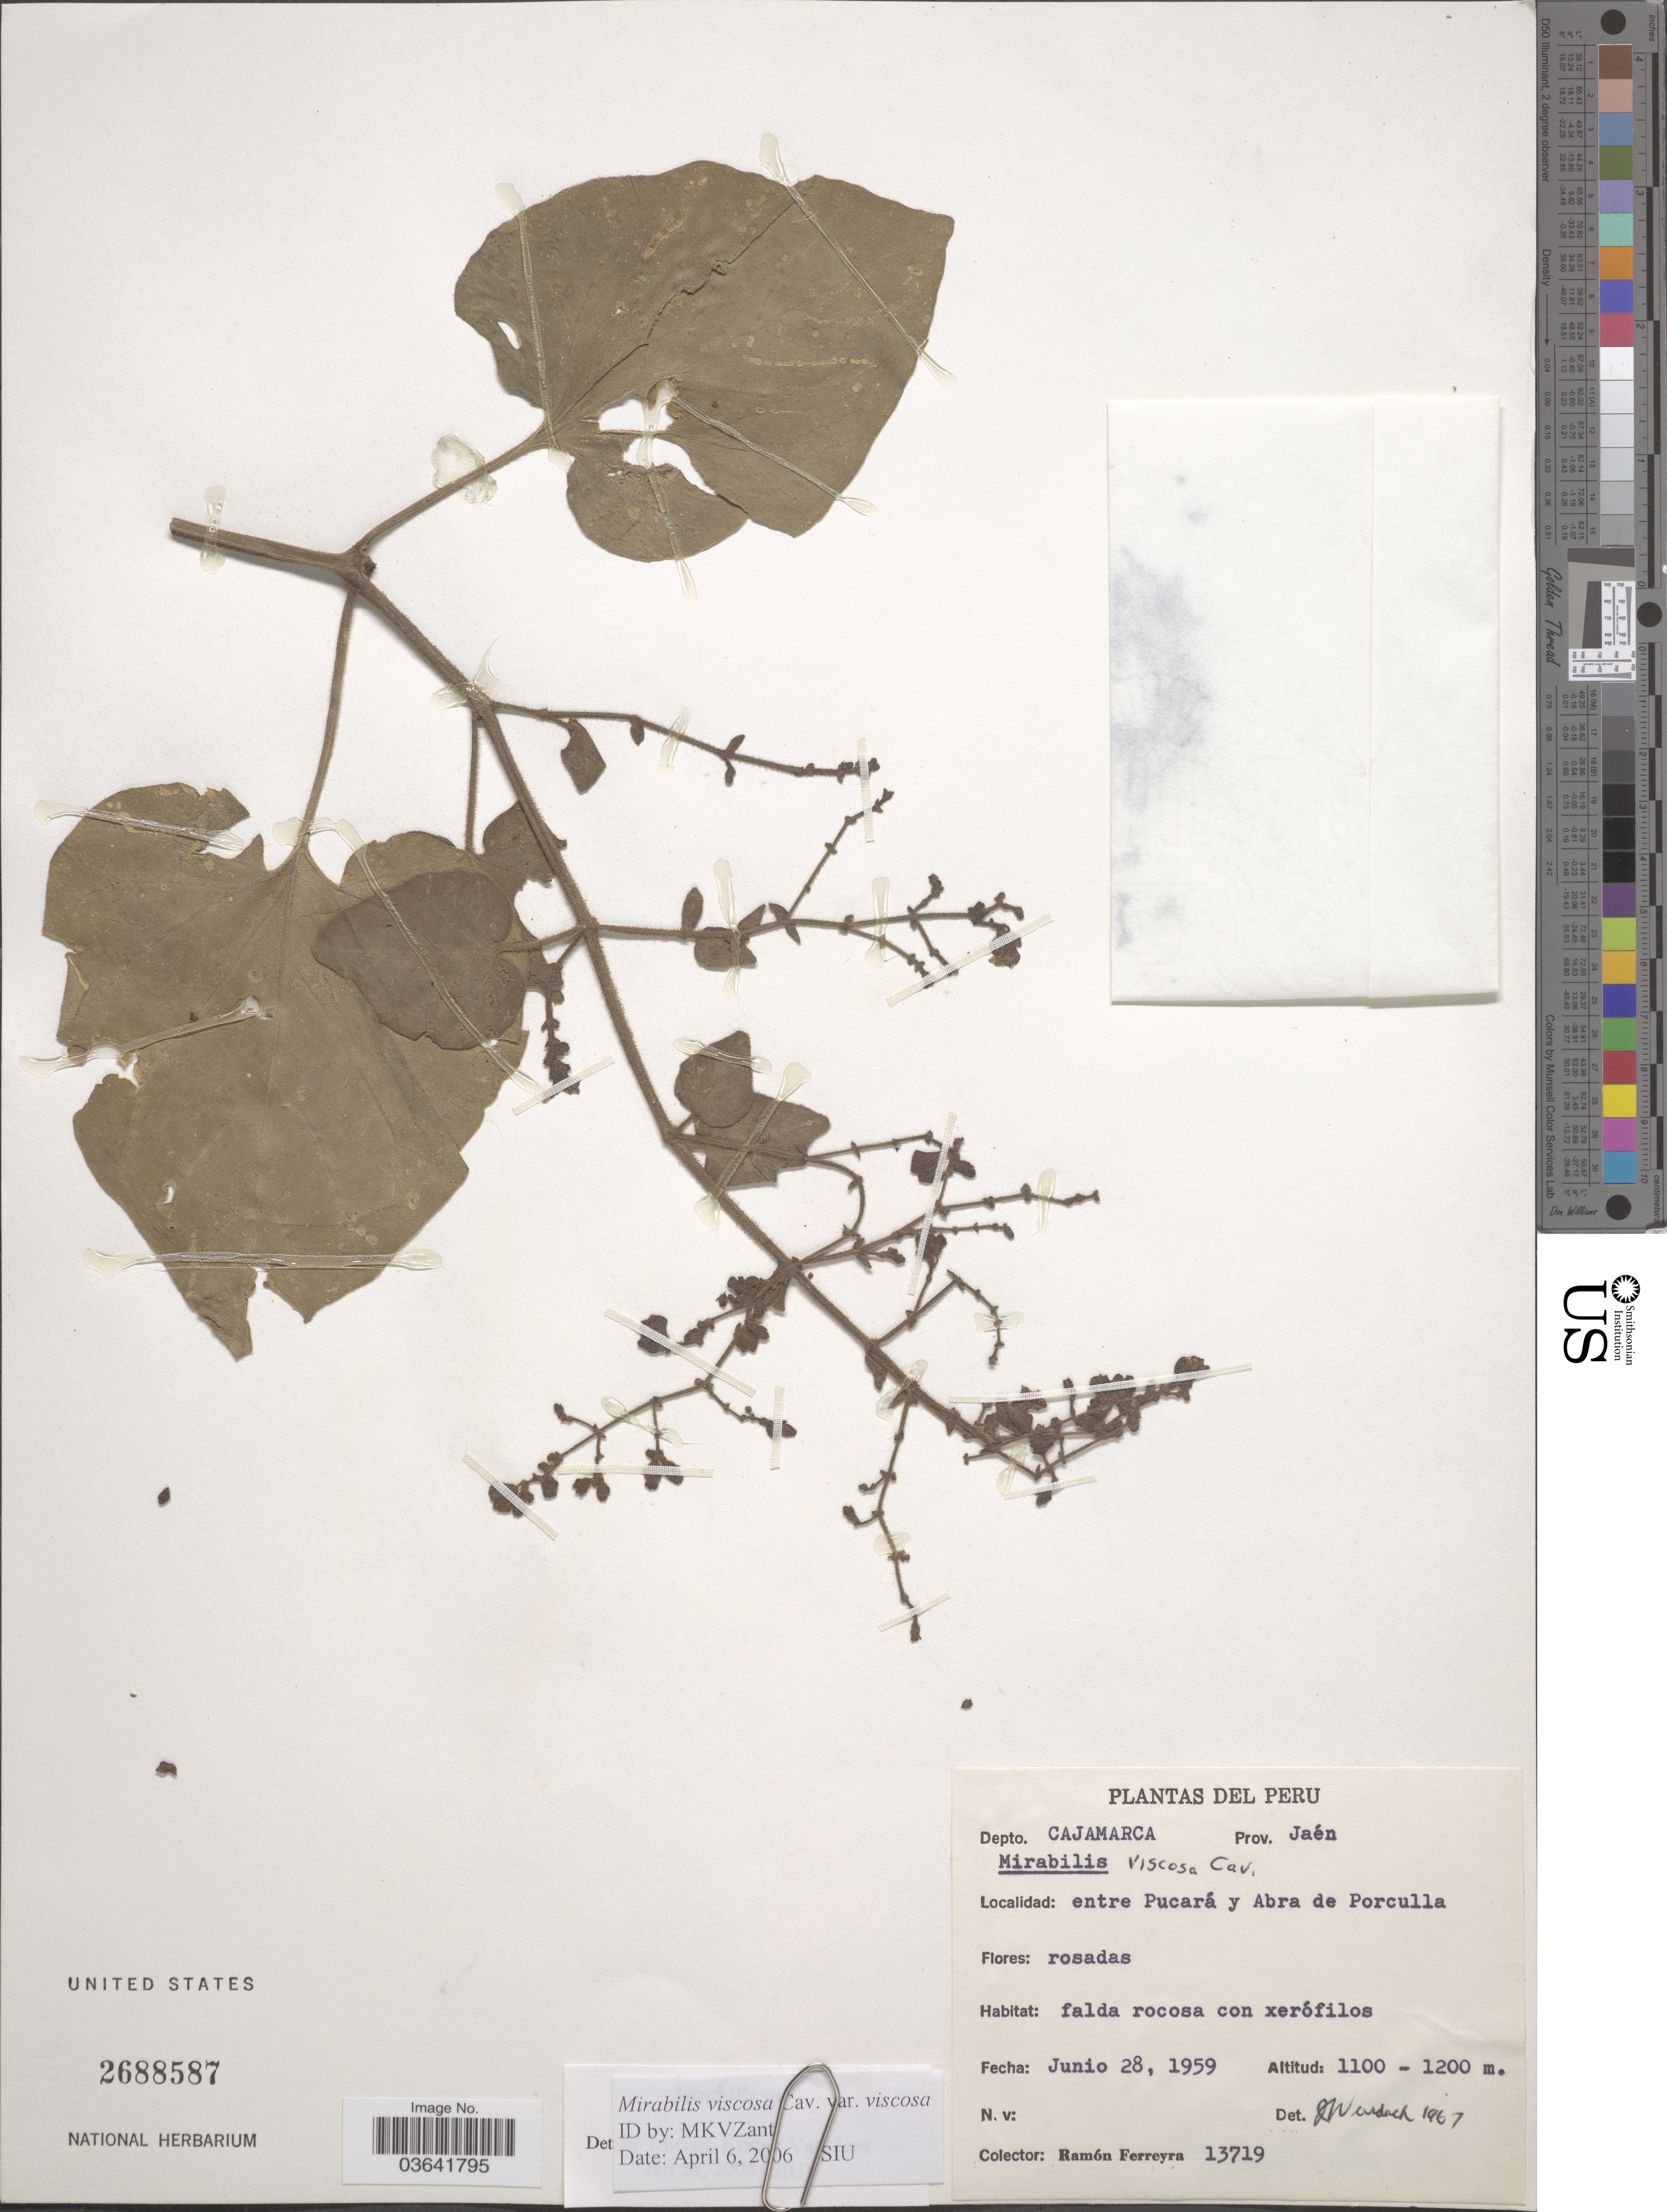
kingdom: Plantae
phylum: Tracheophyta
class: Magnoliopsida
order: Caryophyllales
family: Nyctaginaceae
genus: Mirabilis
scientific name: Mirabilis viscosa var. viscosa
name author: Cav.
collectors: R. A. Ferreyra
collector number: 13719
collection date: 1959-06-28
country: Peru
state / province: Cajamarca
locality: Depto. Cajamarca, Prov. Jaén. Entre Pucará y Abra de Porculla.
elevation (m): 1100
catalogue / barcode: US 2688587